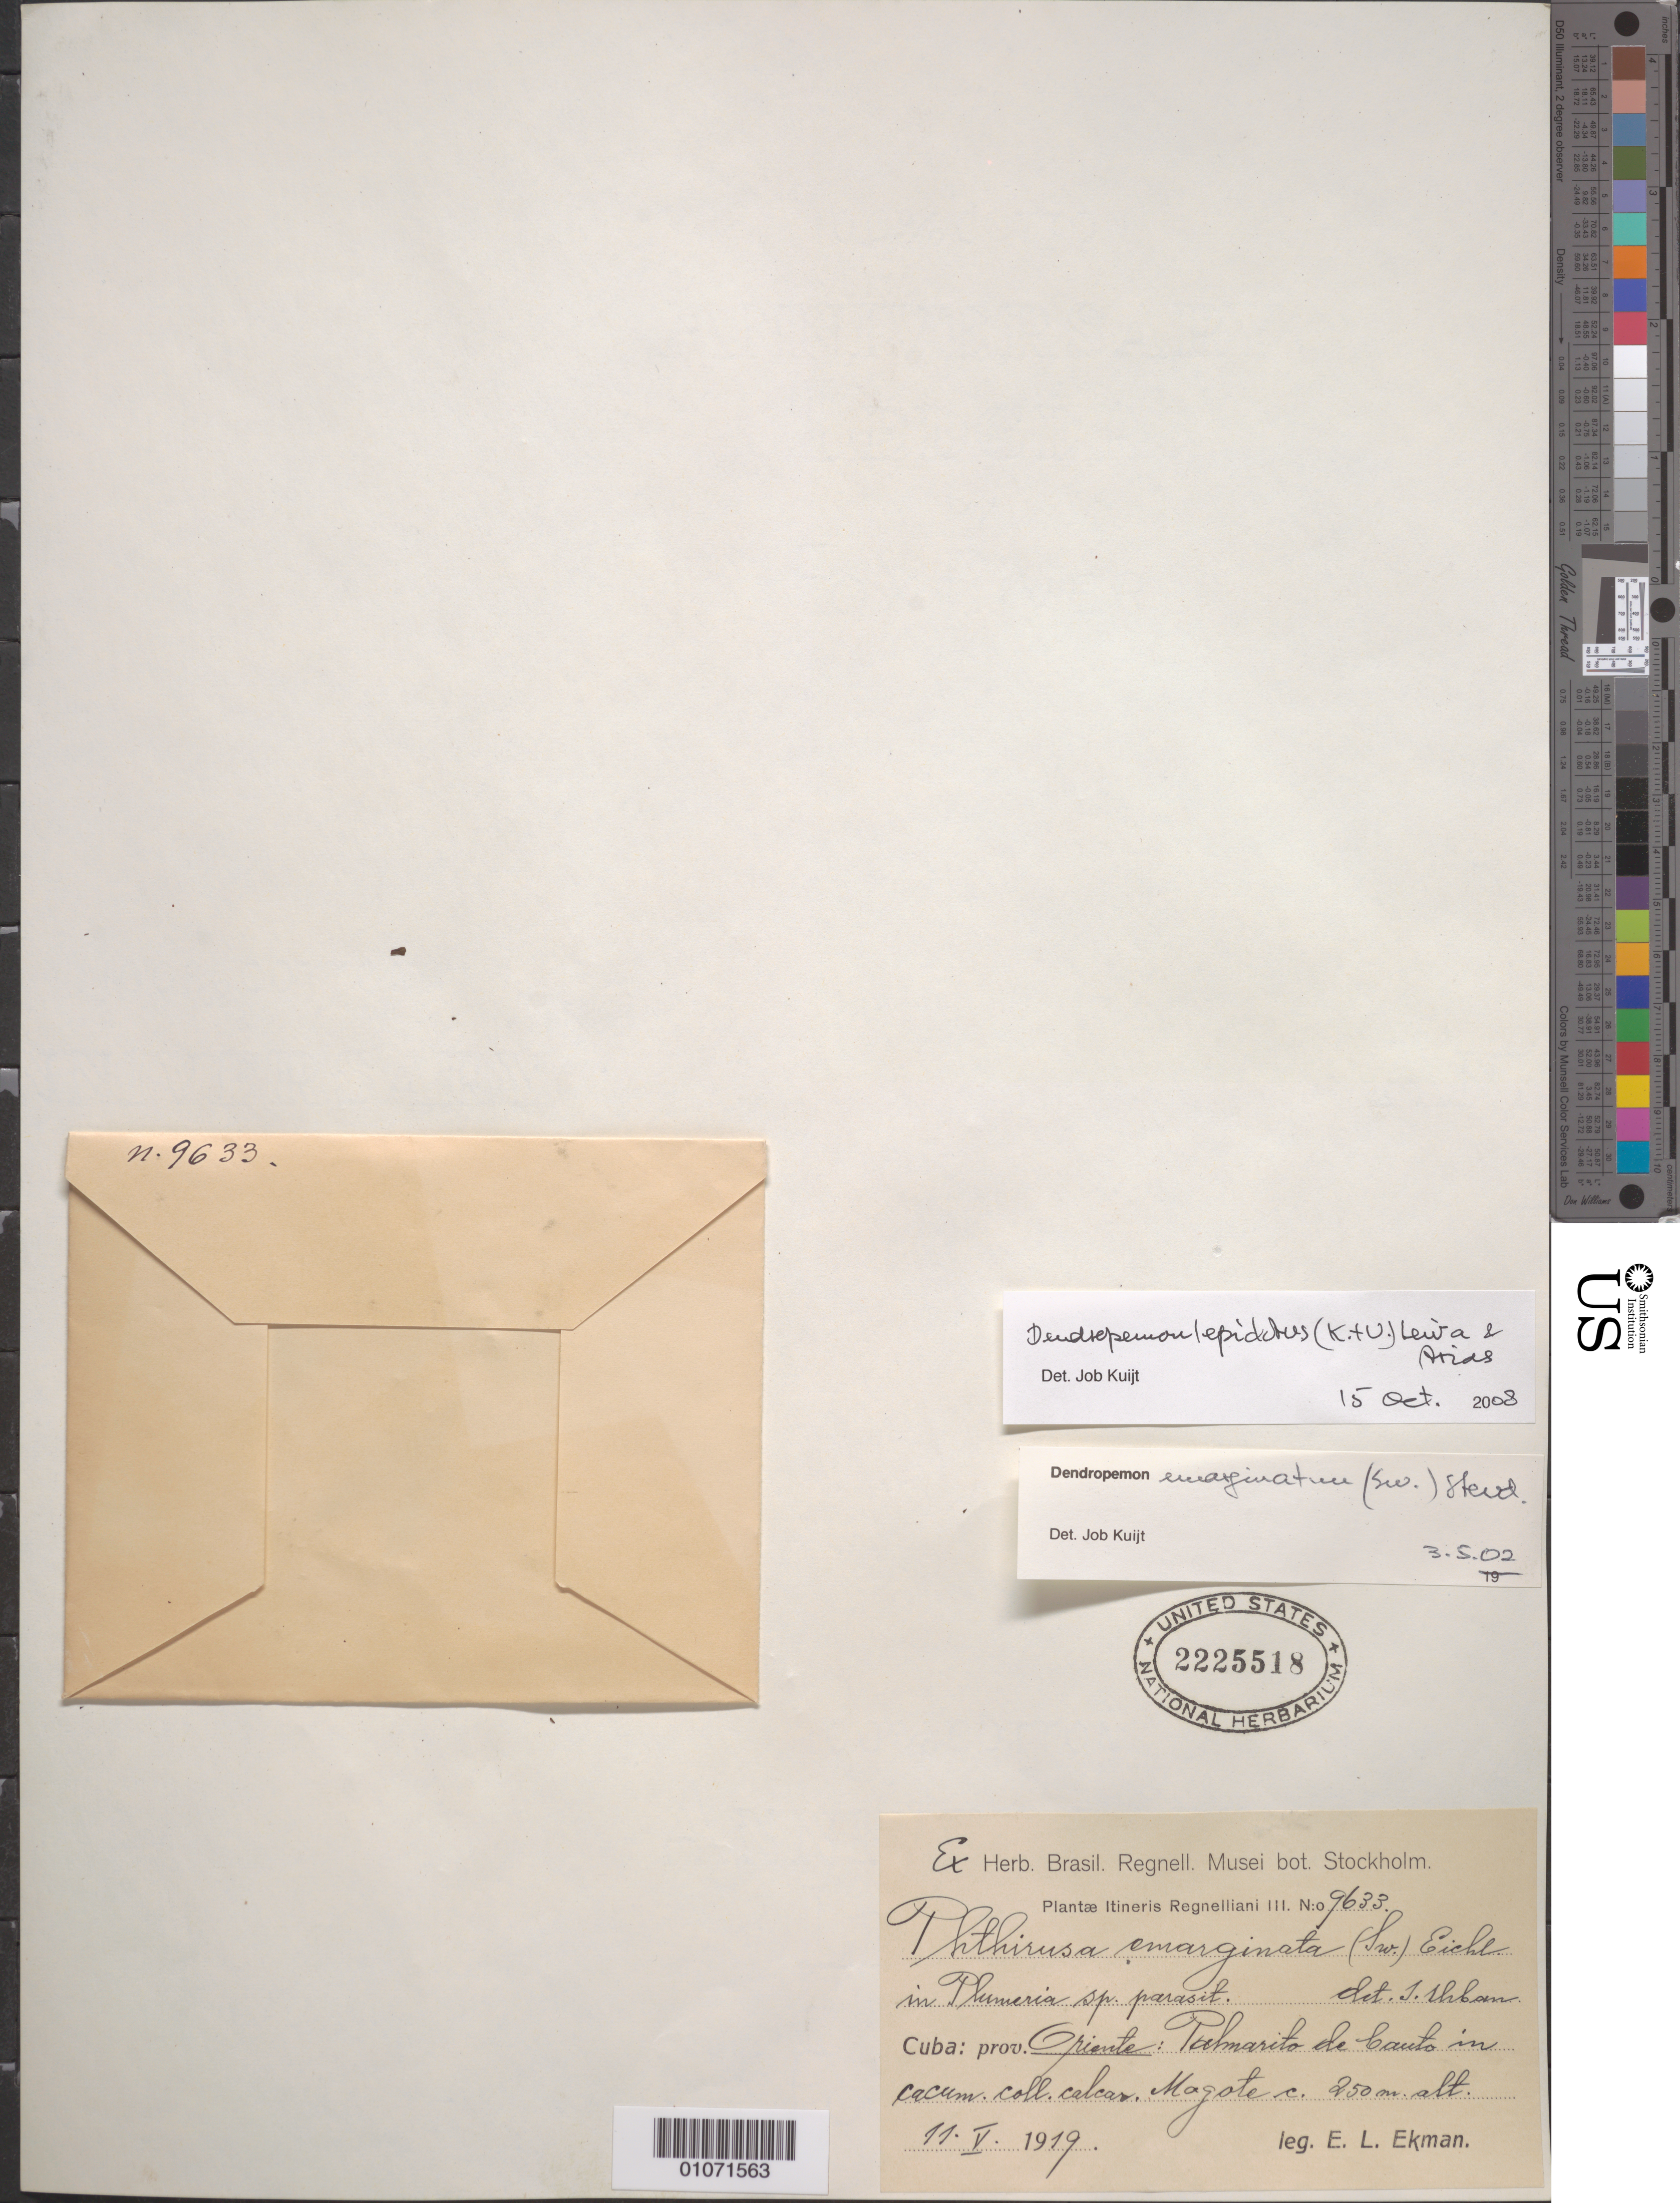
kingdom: Plantae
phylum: Tracheophyta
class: Magnoliopsida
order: Santalales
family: Loranthaceae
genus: Dendropemon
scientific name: Dendropemon emarginatus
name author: (Sw.) Steud.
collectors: E. L. Ekman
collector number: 9633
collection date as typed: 11 May 1919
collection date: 1919-05-11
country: Cuba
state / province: Oriente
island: Cuba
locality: Pulmarito de Canto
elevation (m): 250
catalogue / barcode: US 2225518